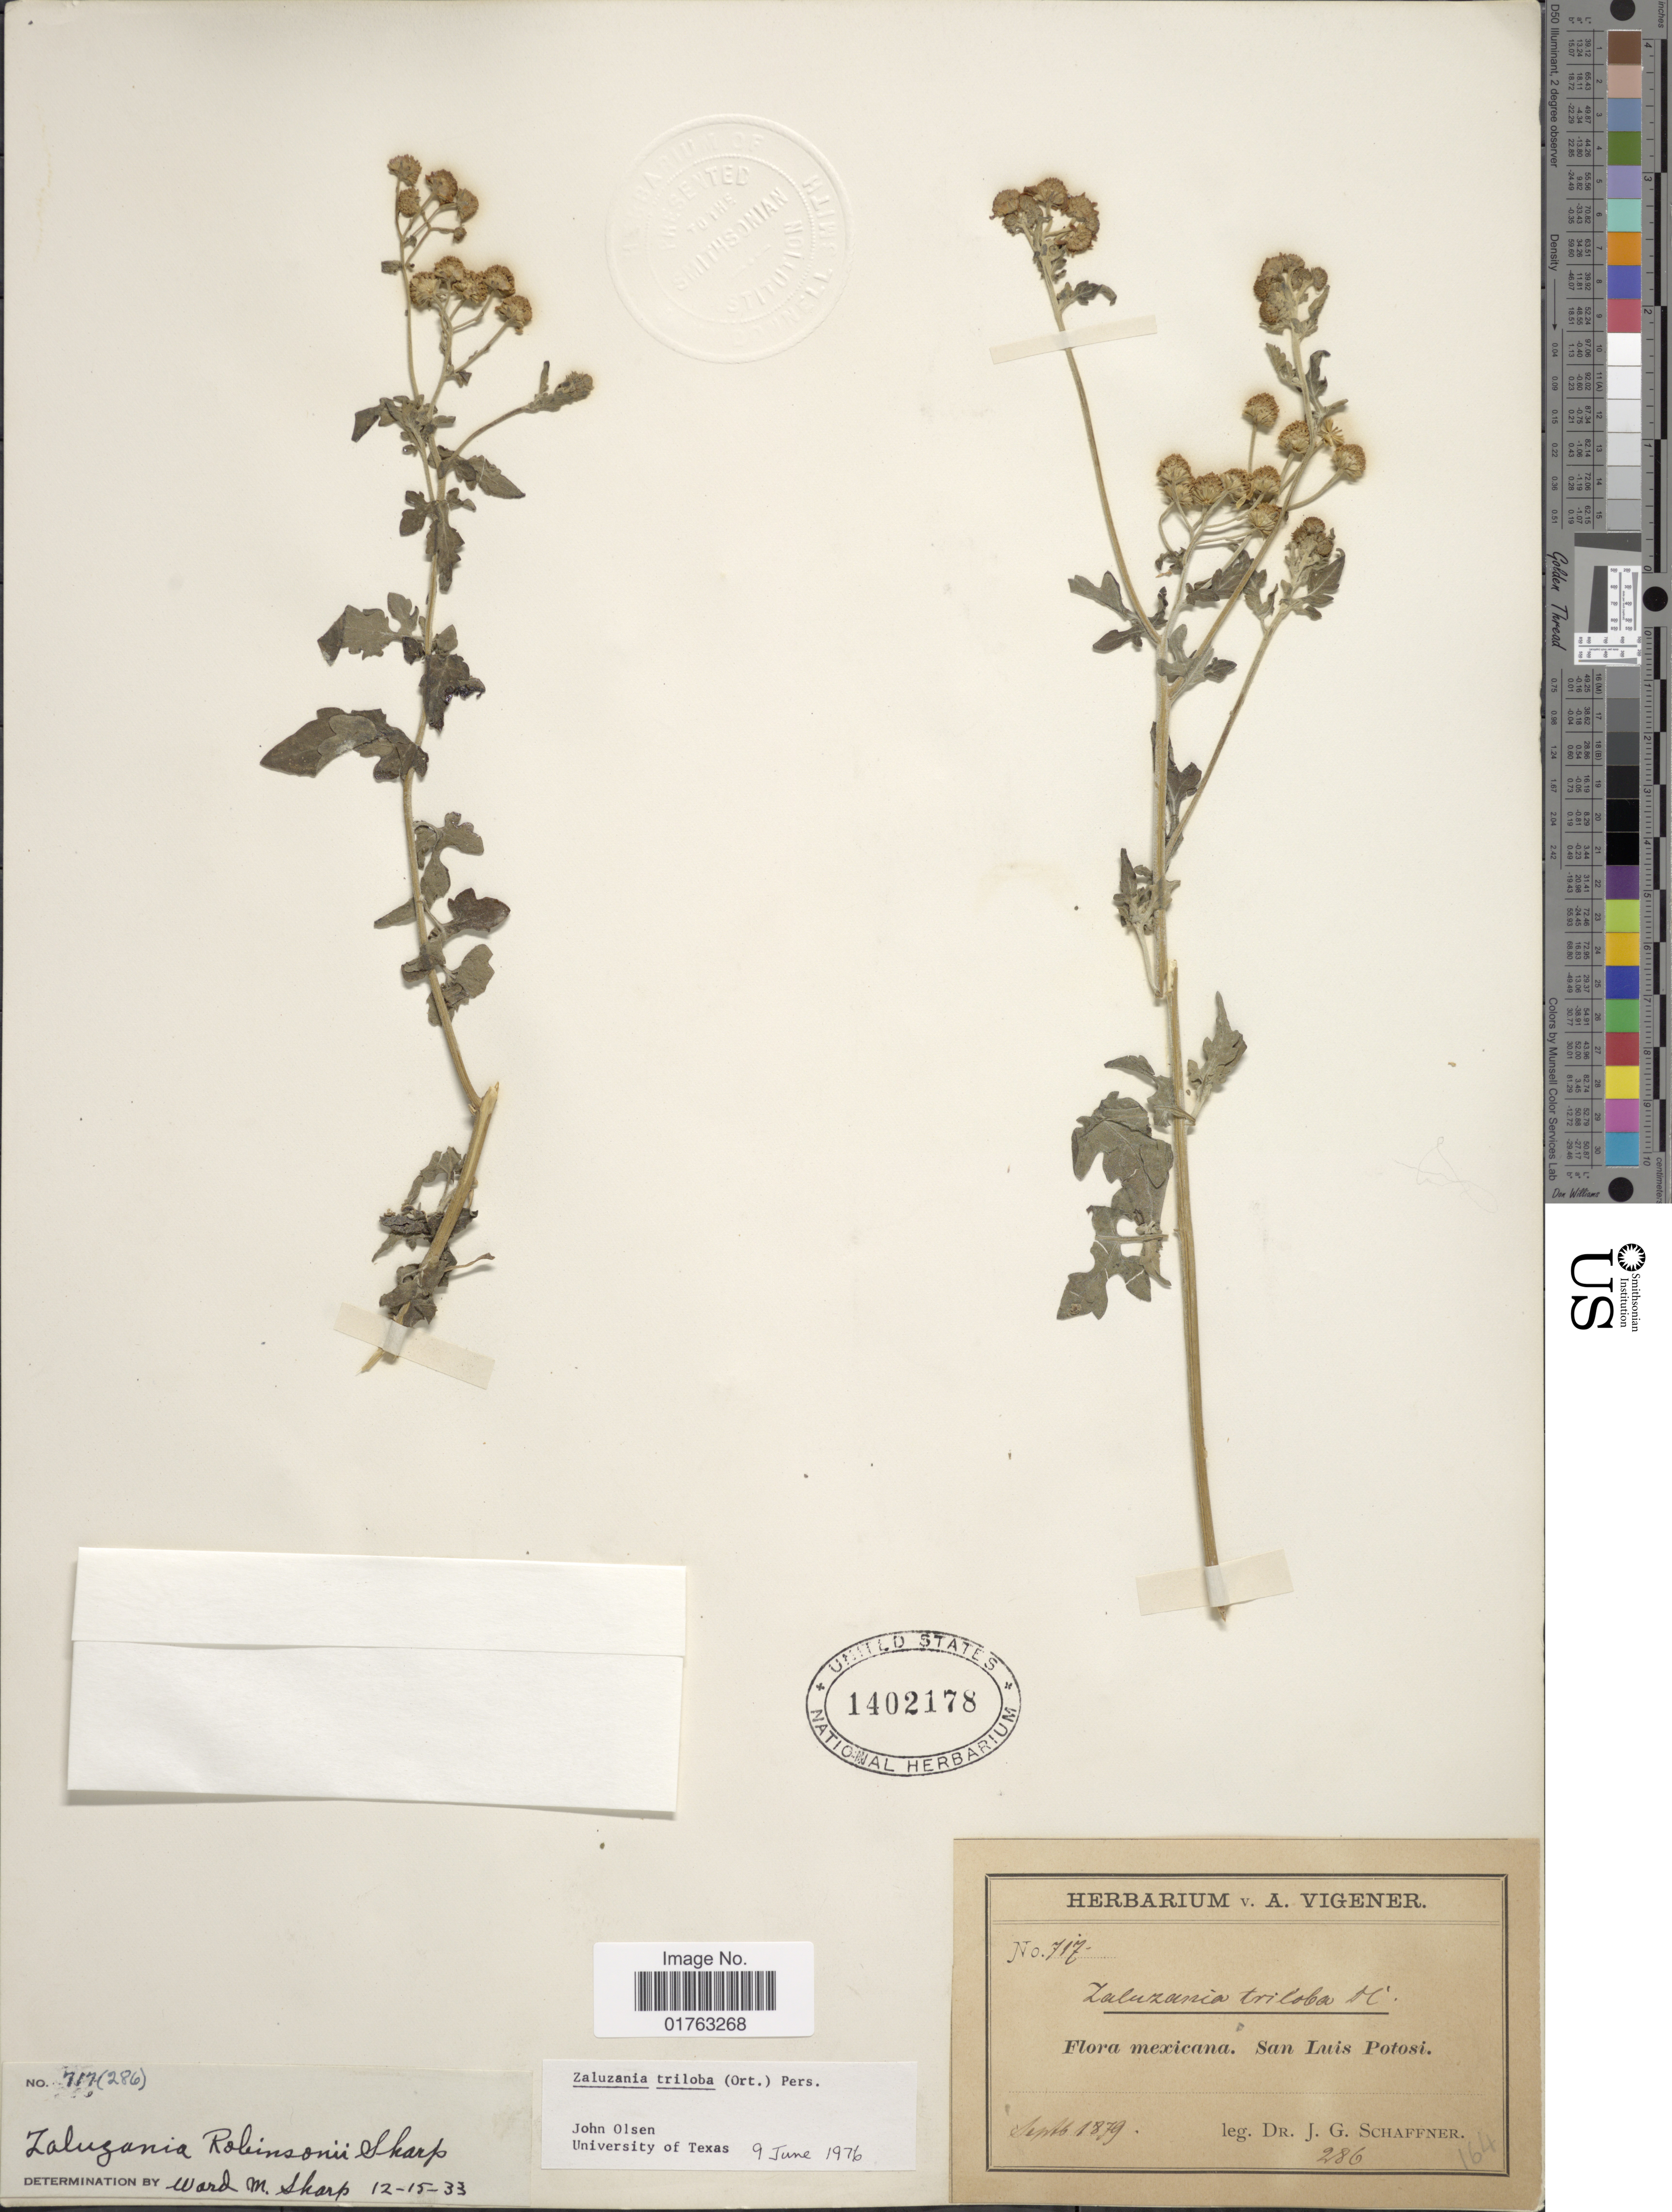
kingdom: Plantae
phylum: Tracheophyta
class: Magnoliopsida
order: Asterales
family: Asteraceae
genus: Zaluzania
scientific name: Zaluzania triloba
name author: (Ortega) Pers.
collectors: J. G. Schaffner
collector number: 717*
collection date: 1879-09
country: Mexico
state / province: San Luis Potosí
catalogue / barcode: US 1402178